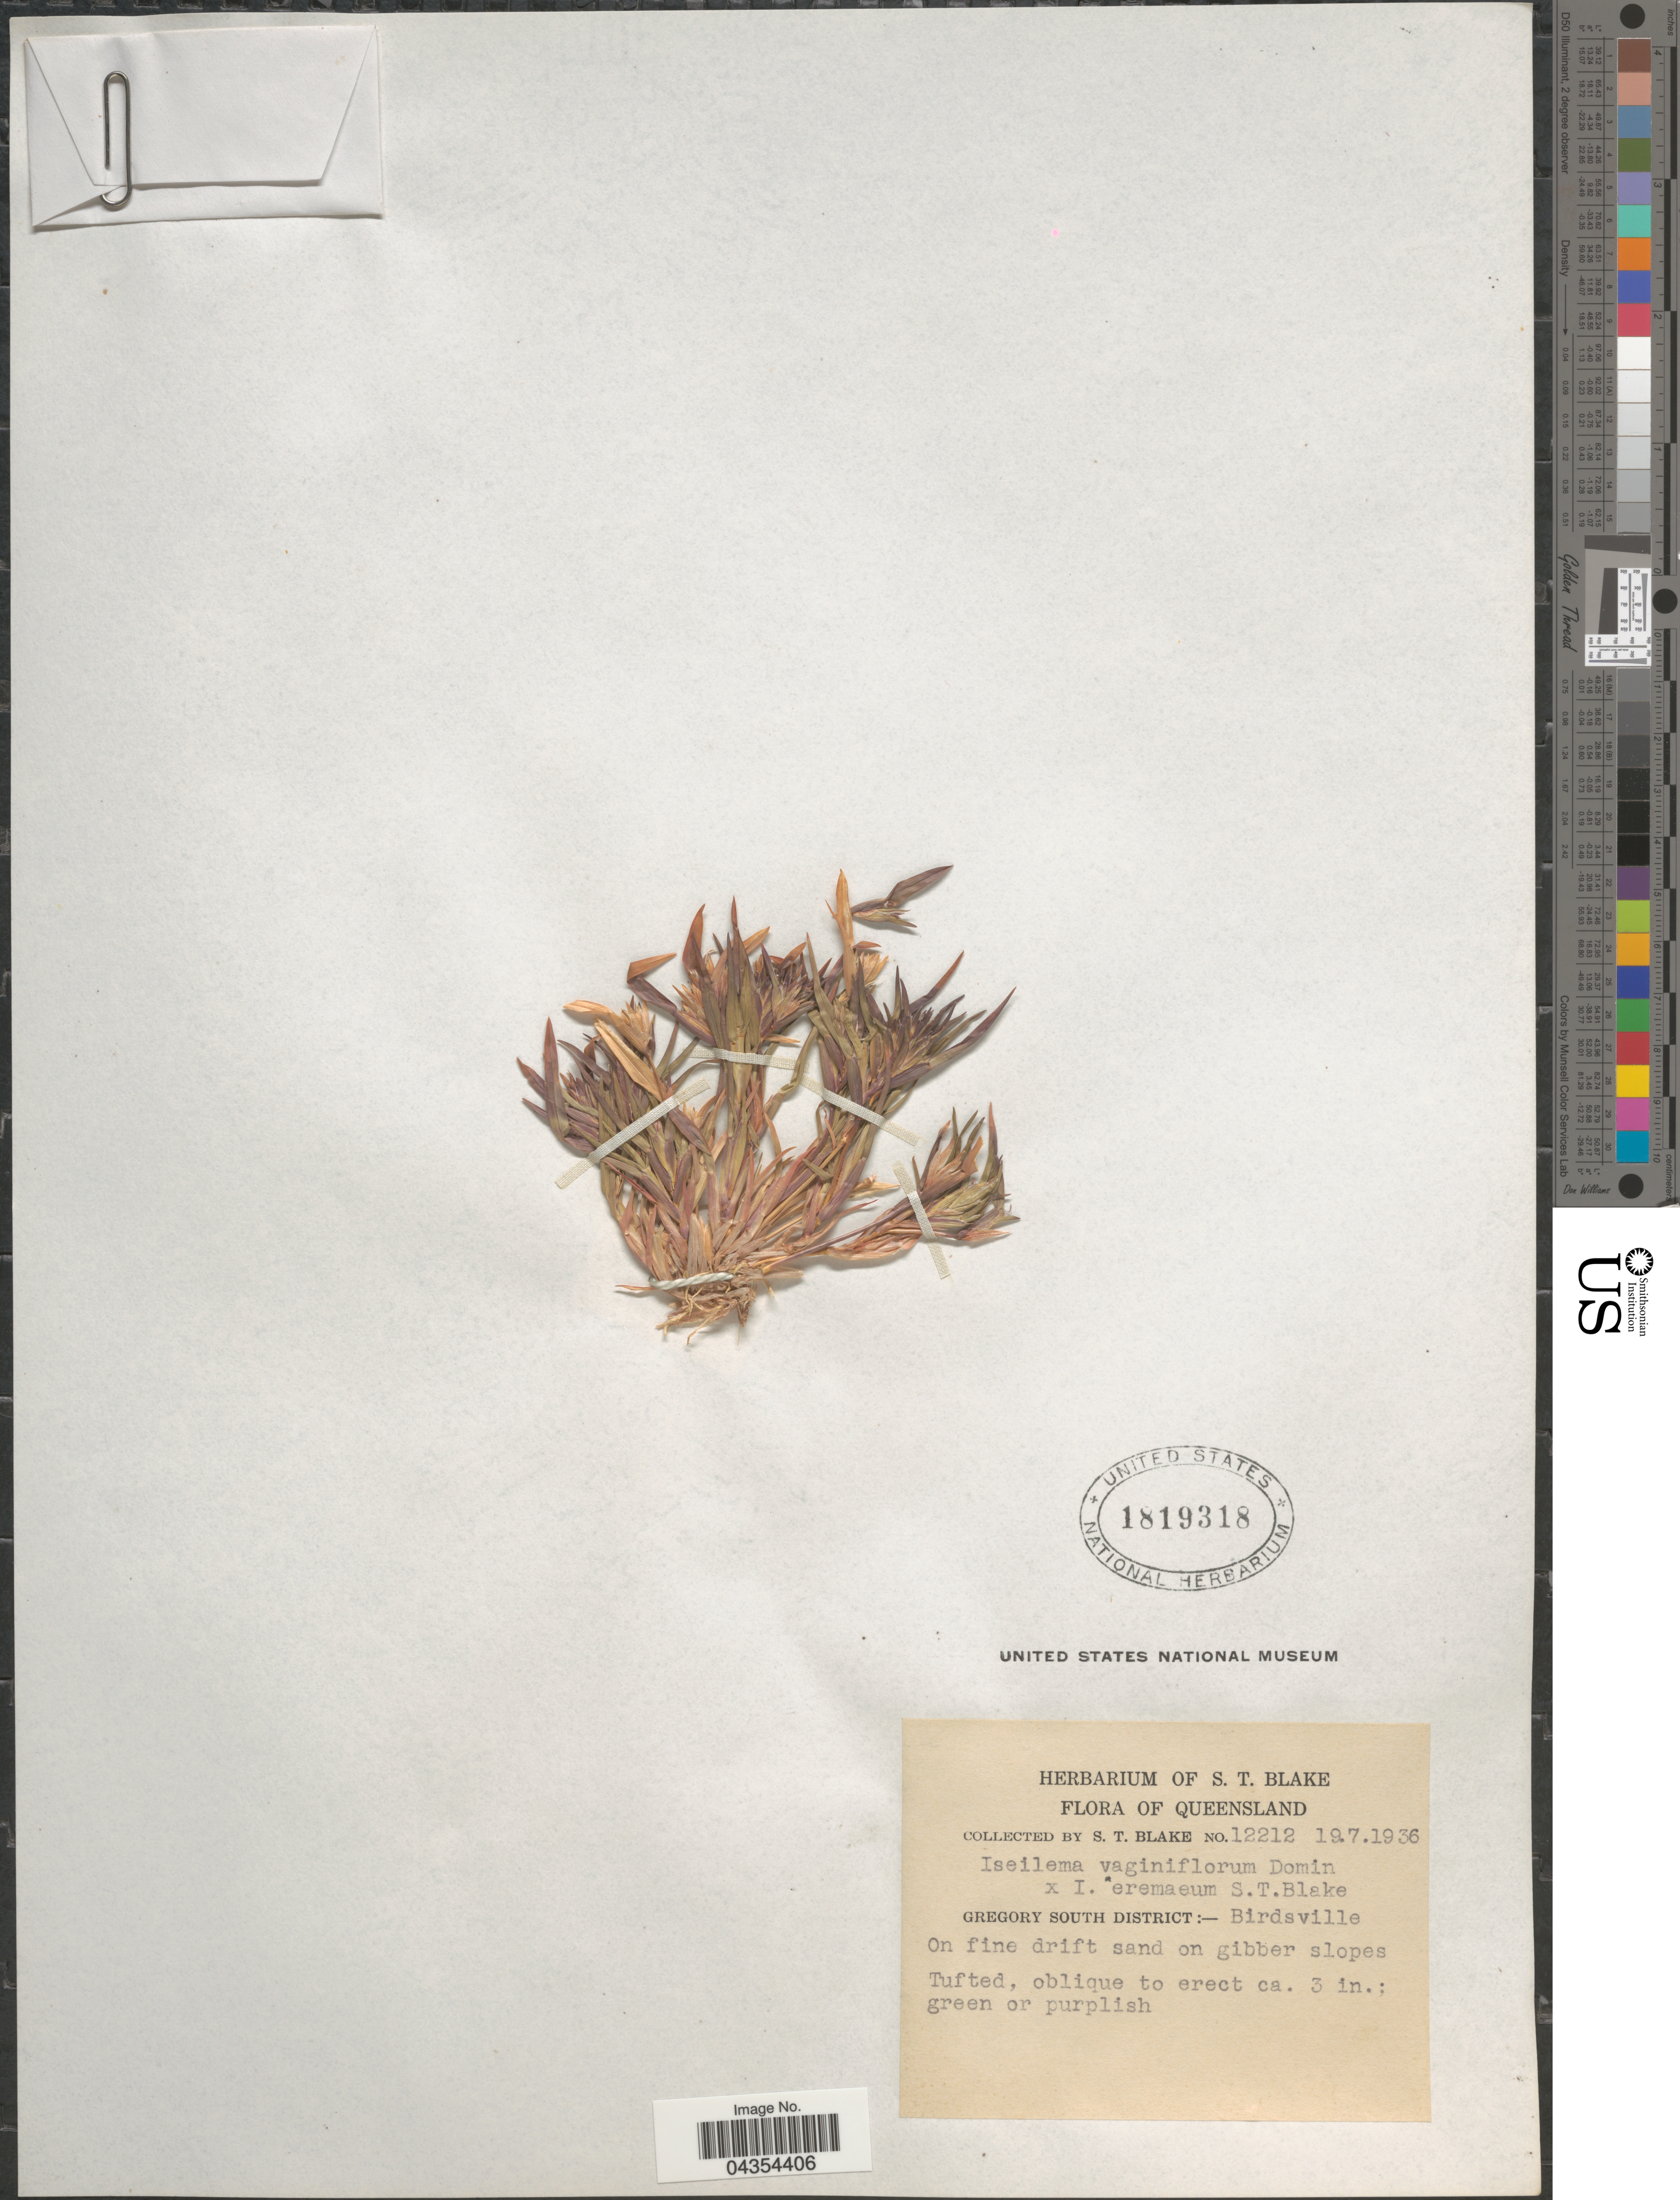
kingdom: Plantae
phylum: Tracheophyta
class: Liliopsida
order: Poales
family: Poaceae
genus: Iseilema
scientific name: Iseilema vaginiflorum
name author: Domin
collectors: S. T. Blake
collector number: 12212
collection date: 1936-07-19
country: Australia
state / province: Queensland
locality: Gregory South District:- Birdsville.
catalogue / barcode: US 1819318